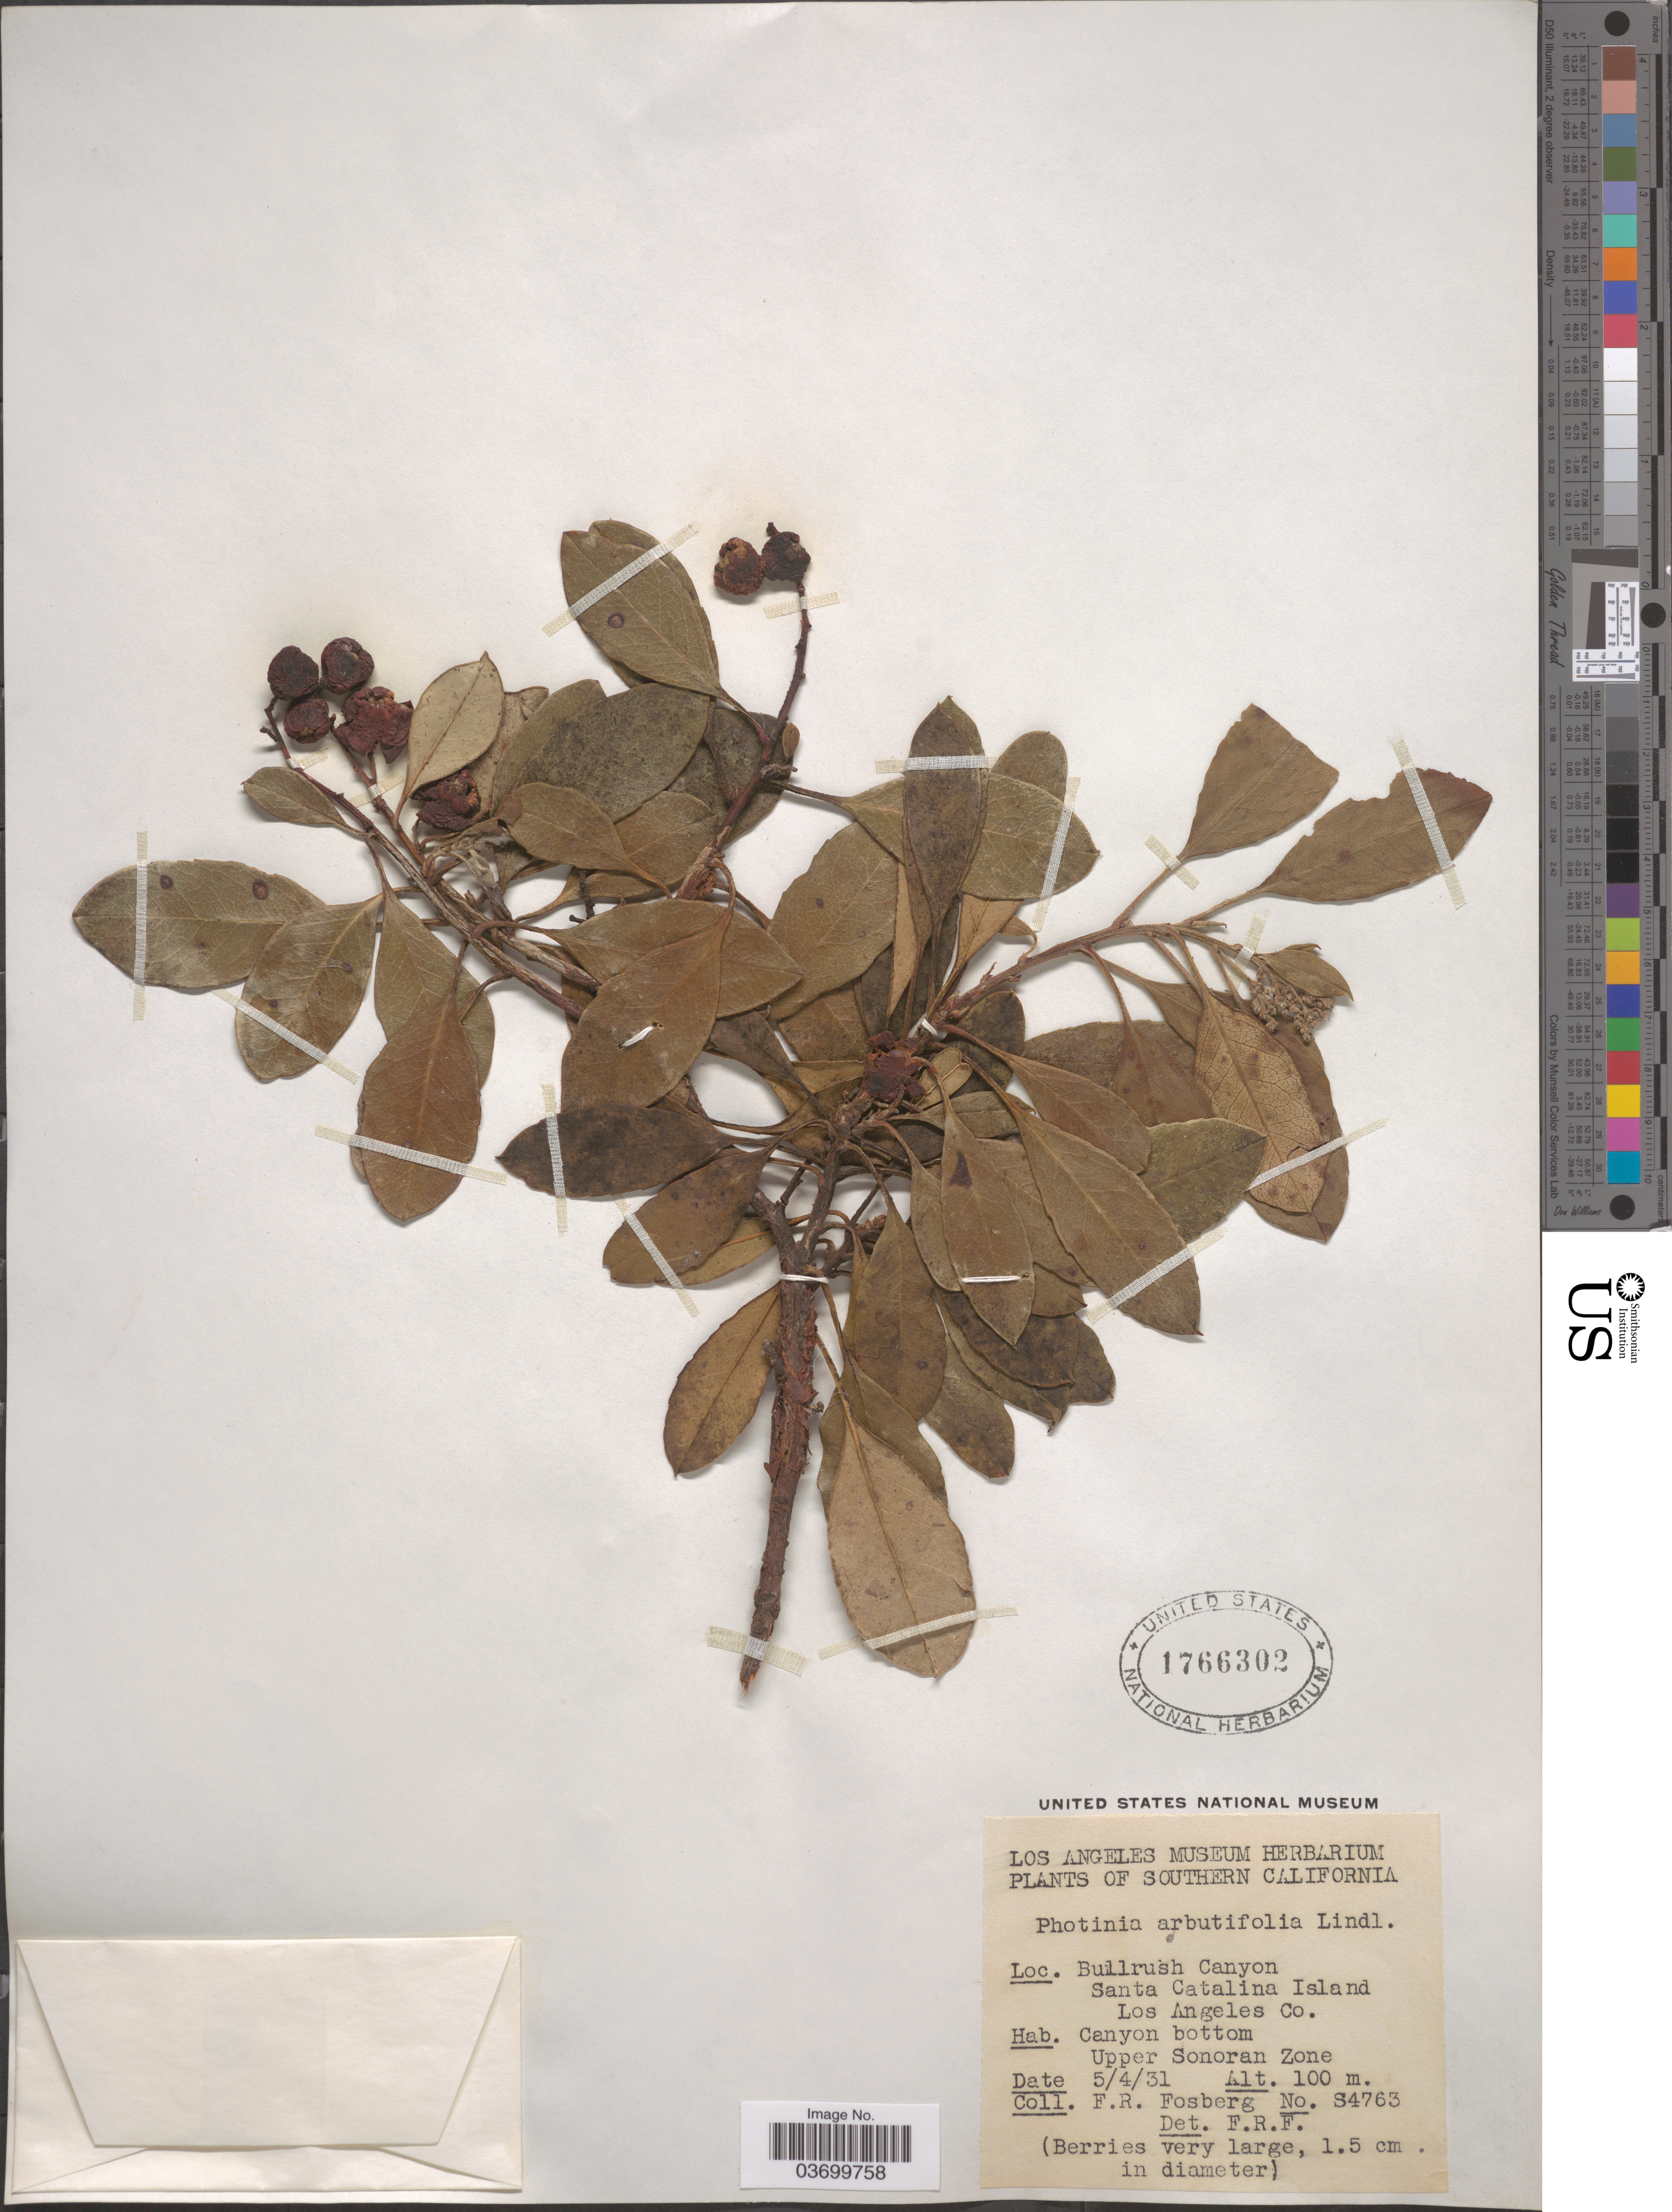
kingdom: Plantae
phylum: Tracheophyta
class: Magnoliopsida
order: Rosales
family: Rosaceae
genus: Heteromeles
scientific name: Heteromeles arbutifolia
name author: (Lindl.) Roemer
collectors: F. R. Fosberg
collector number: S4763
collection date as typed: Transcribed d/m/y: 4/5/31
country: United States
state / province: California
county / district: Los Angeles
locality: Southern California. Bullrush Canyon. Santa Catalina Island. Los Angeles Co. Canyon bottom. Upper Sonoran Zone.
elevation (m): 100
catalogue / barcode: US 1766302